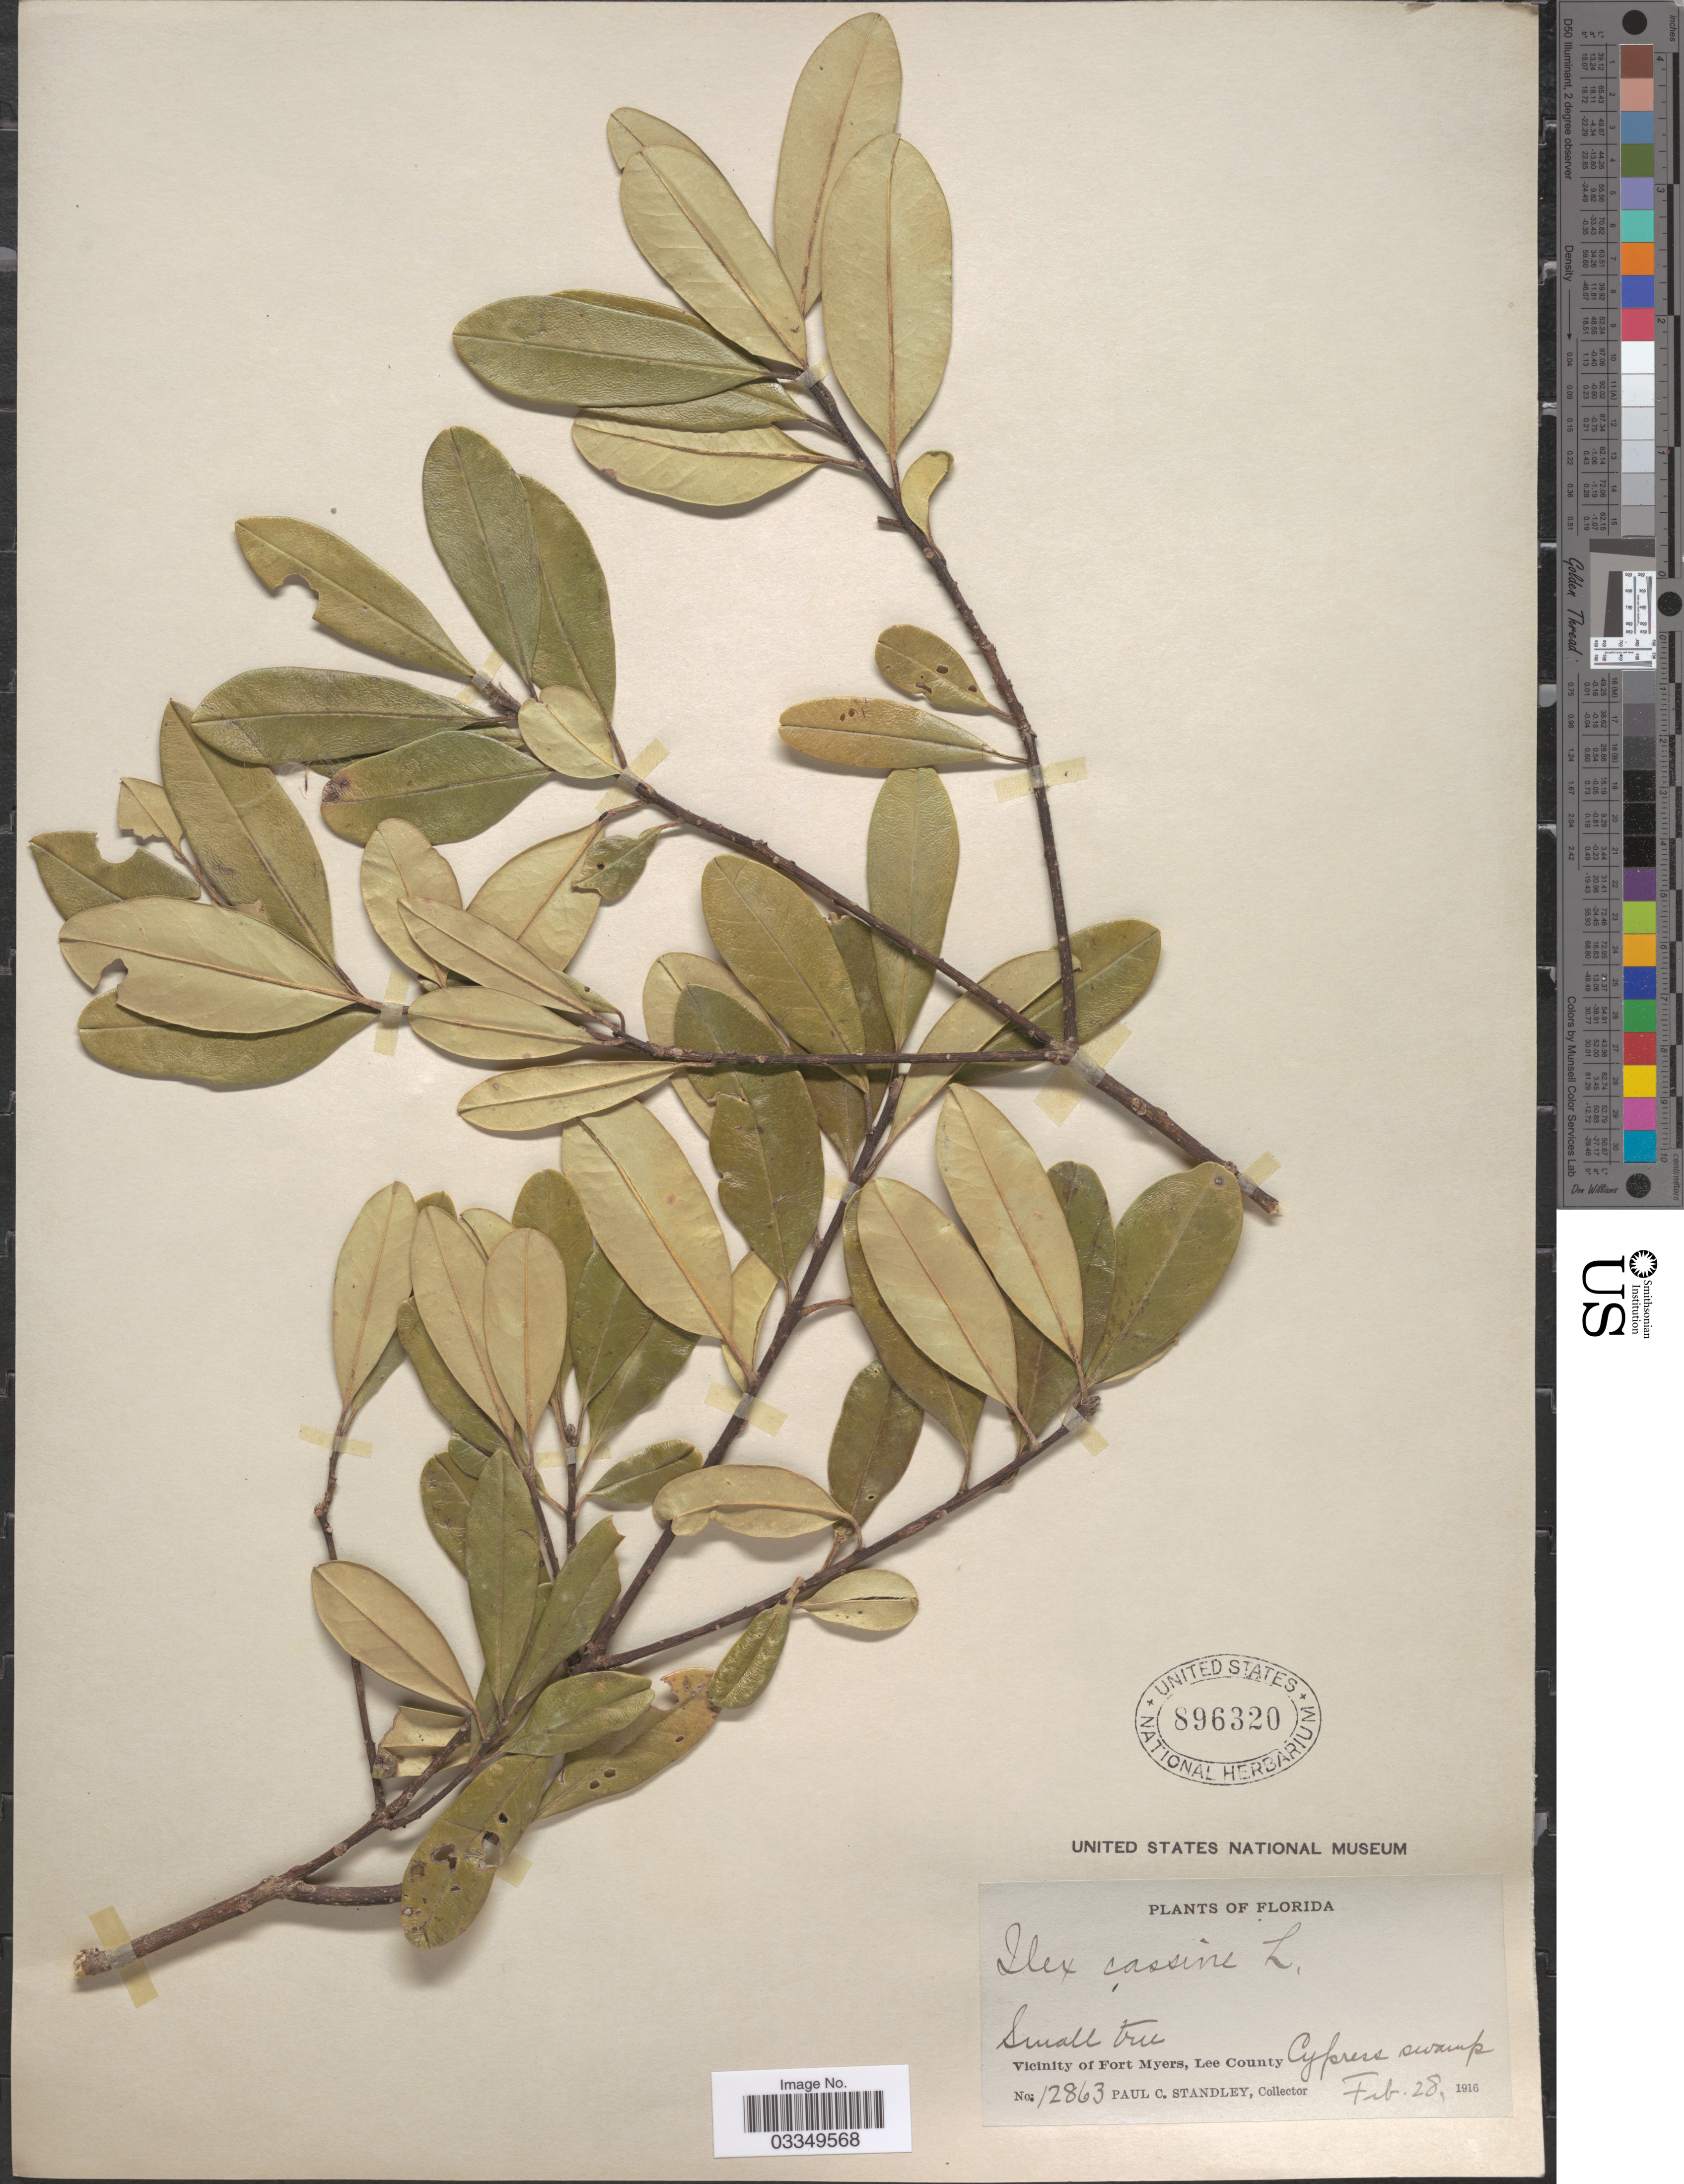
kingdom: Plantae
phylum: Tracheophyta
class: Magnoliopsida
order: Aquifoliales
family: Aquifoliaceae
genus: Ilex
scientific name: Ilex cassine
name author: L.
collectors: P. C. Standley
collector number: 12863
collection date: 1916-02-28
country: United States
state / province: Florida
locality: Vicinity of Fort Myers, Lee County, Cypress swamp.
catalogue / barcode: US 896320